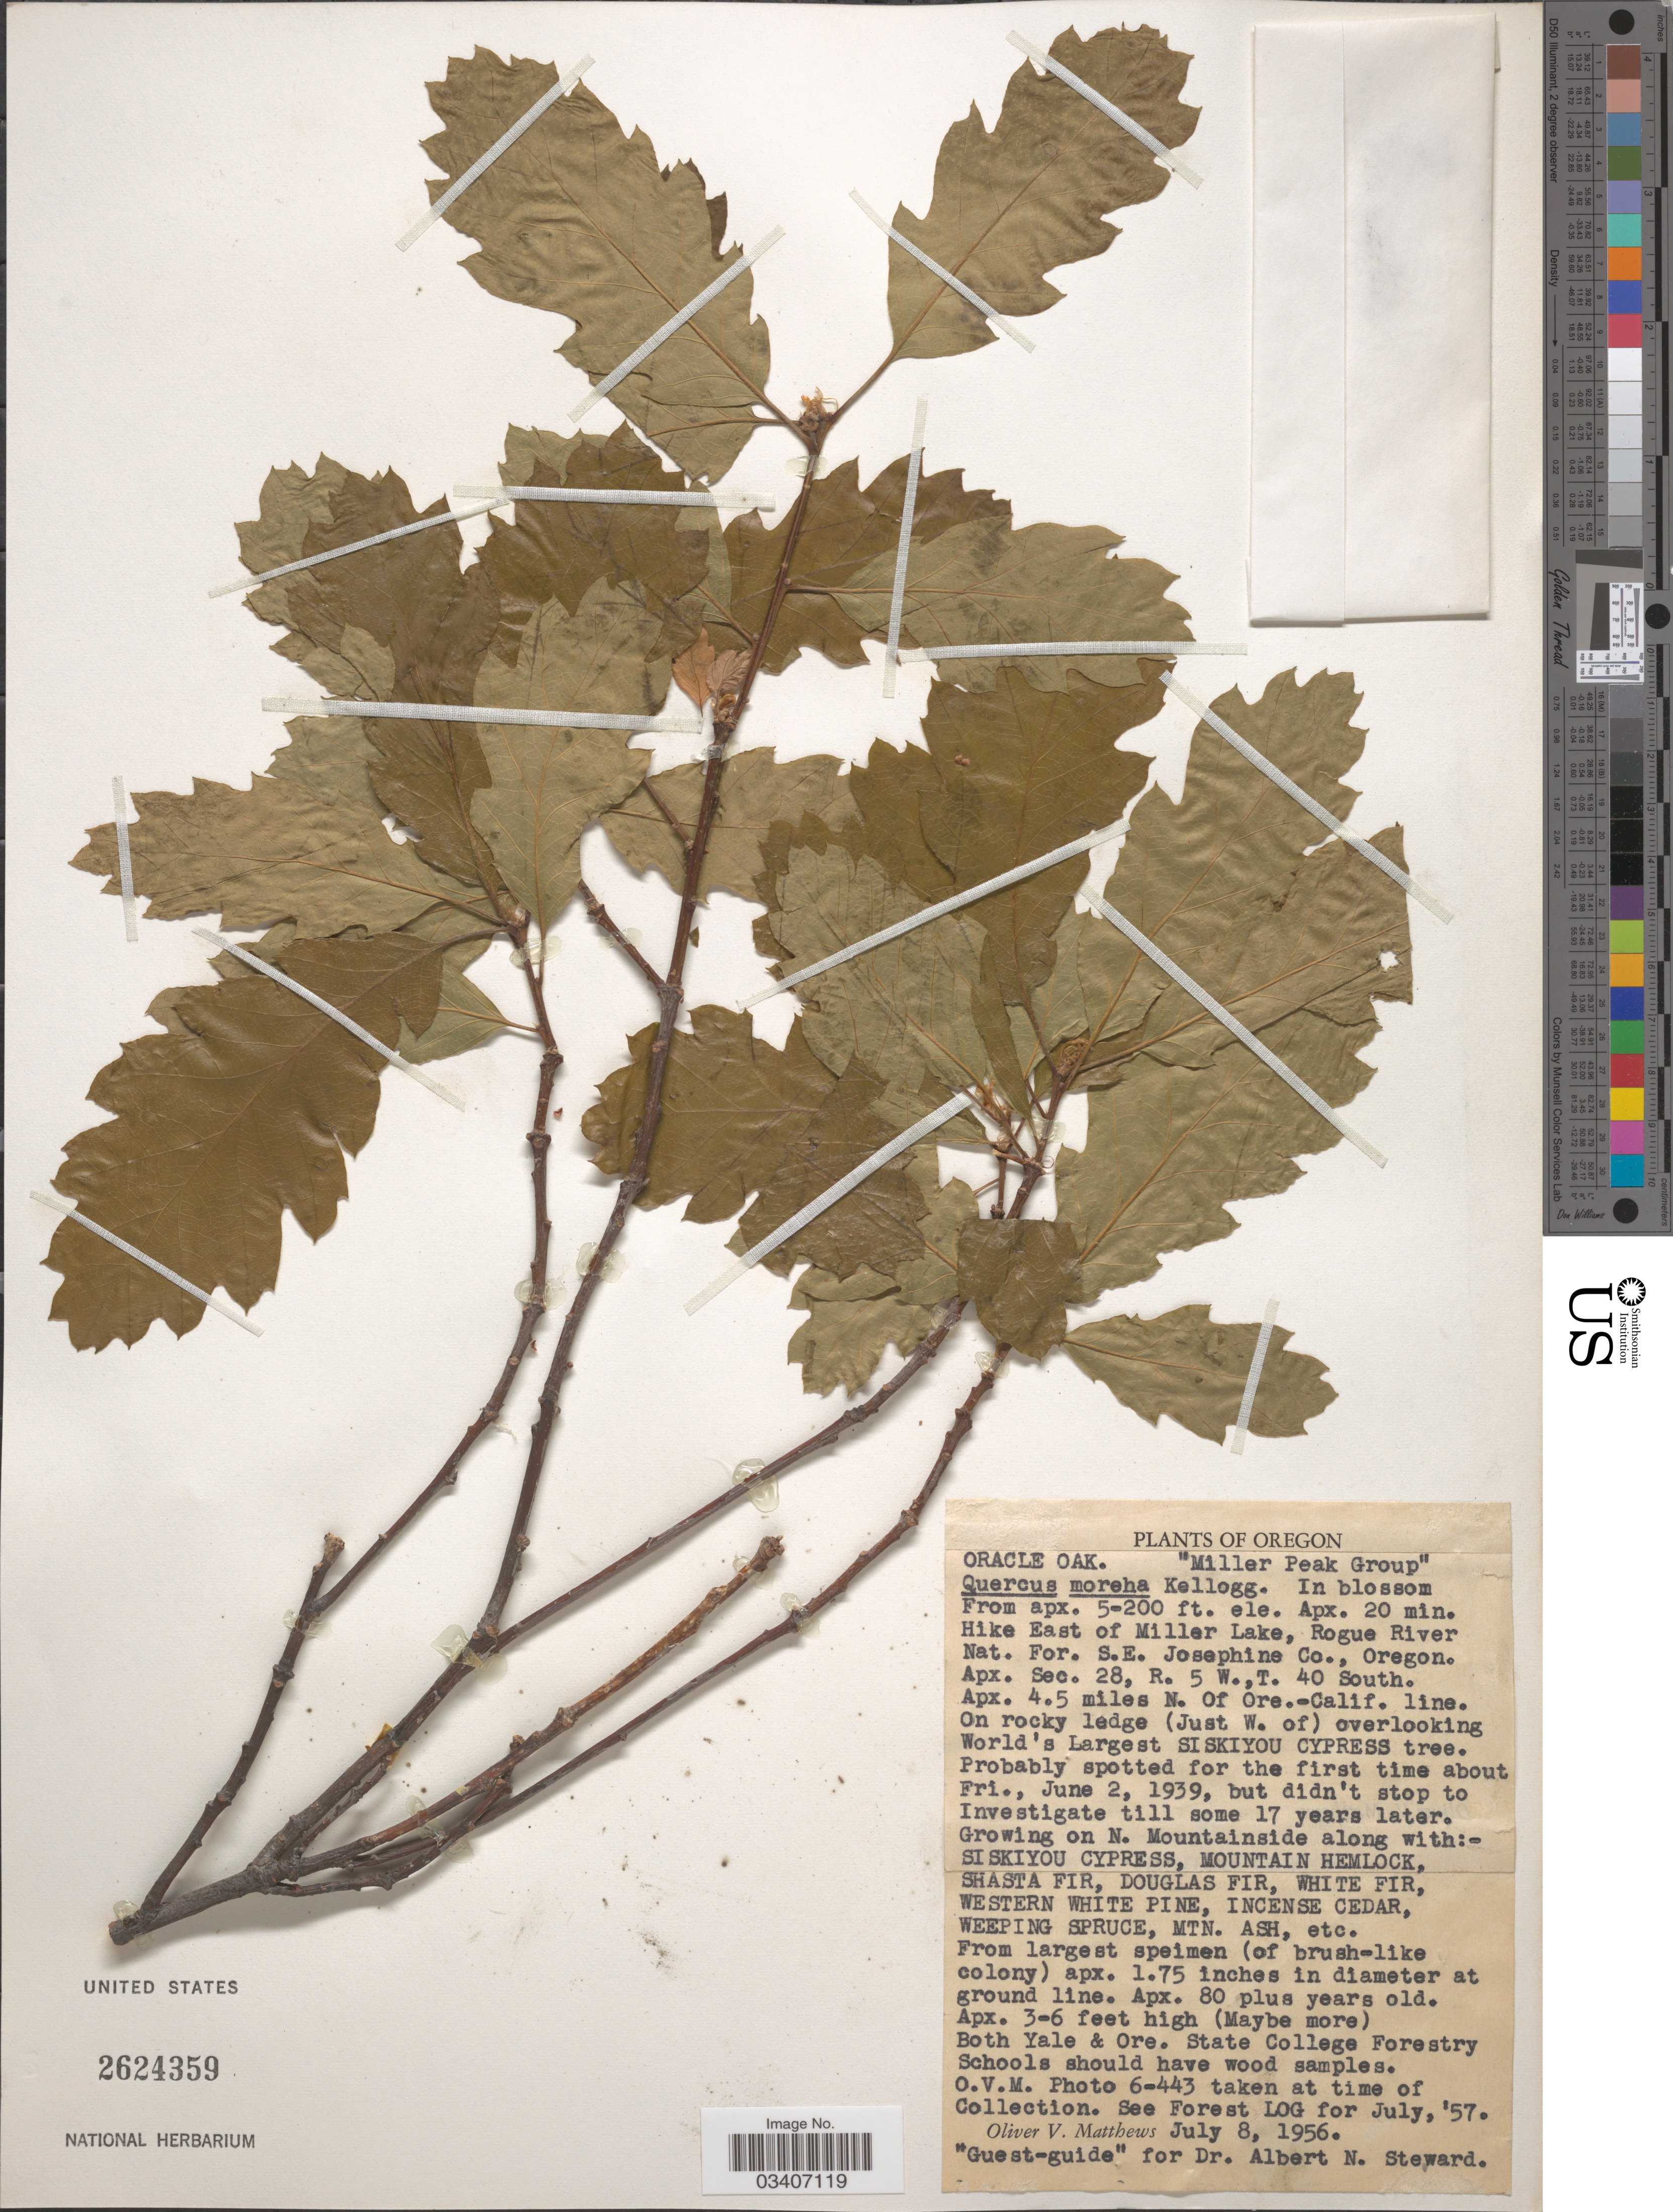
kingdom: Plantae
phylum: Tracheophyta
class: Magnoliopsida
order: Fagales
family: Fagaceae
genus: Quercus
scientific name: Quercus x moreha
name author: Kellogg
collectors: O. V. Matthews & A. N. Steward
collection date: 1956-07-08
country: United States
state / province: Oregon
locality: Miller Peak Group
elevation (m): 2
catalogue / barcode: US 2624359